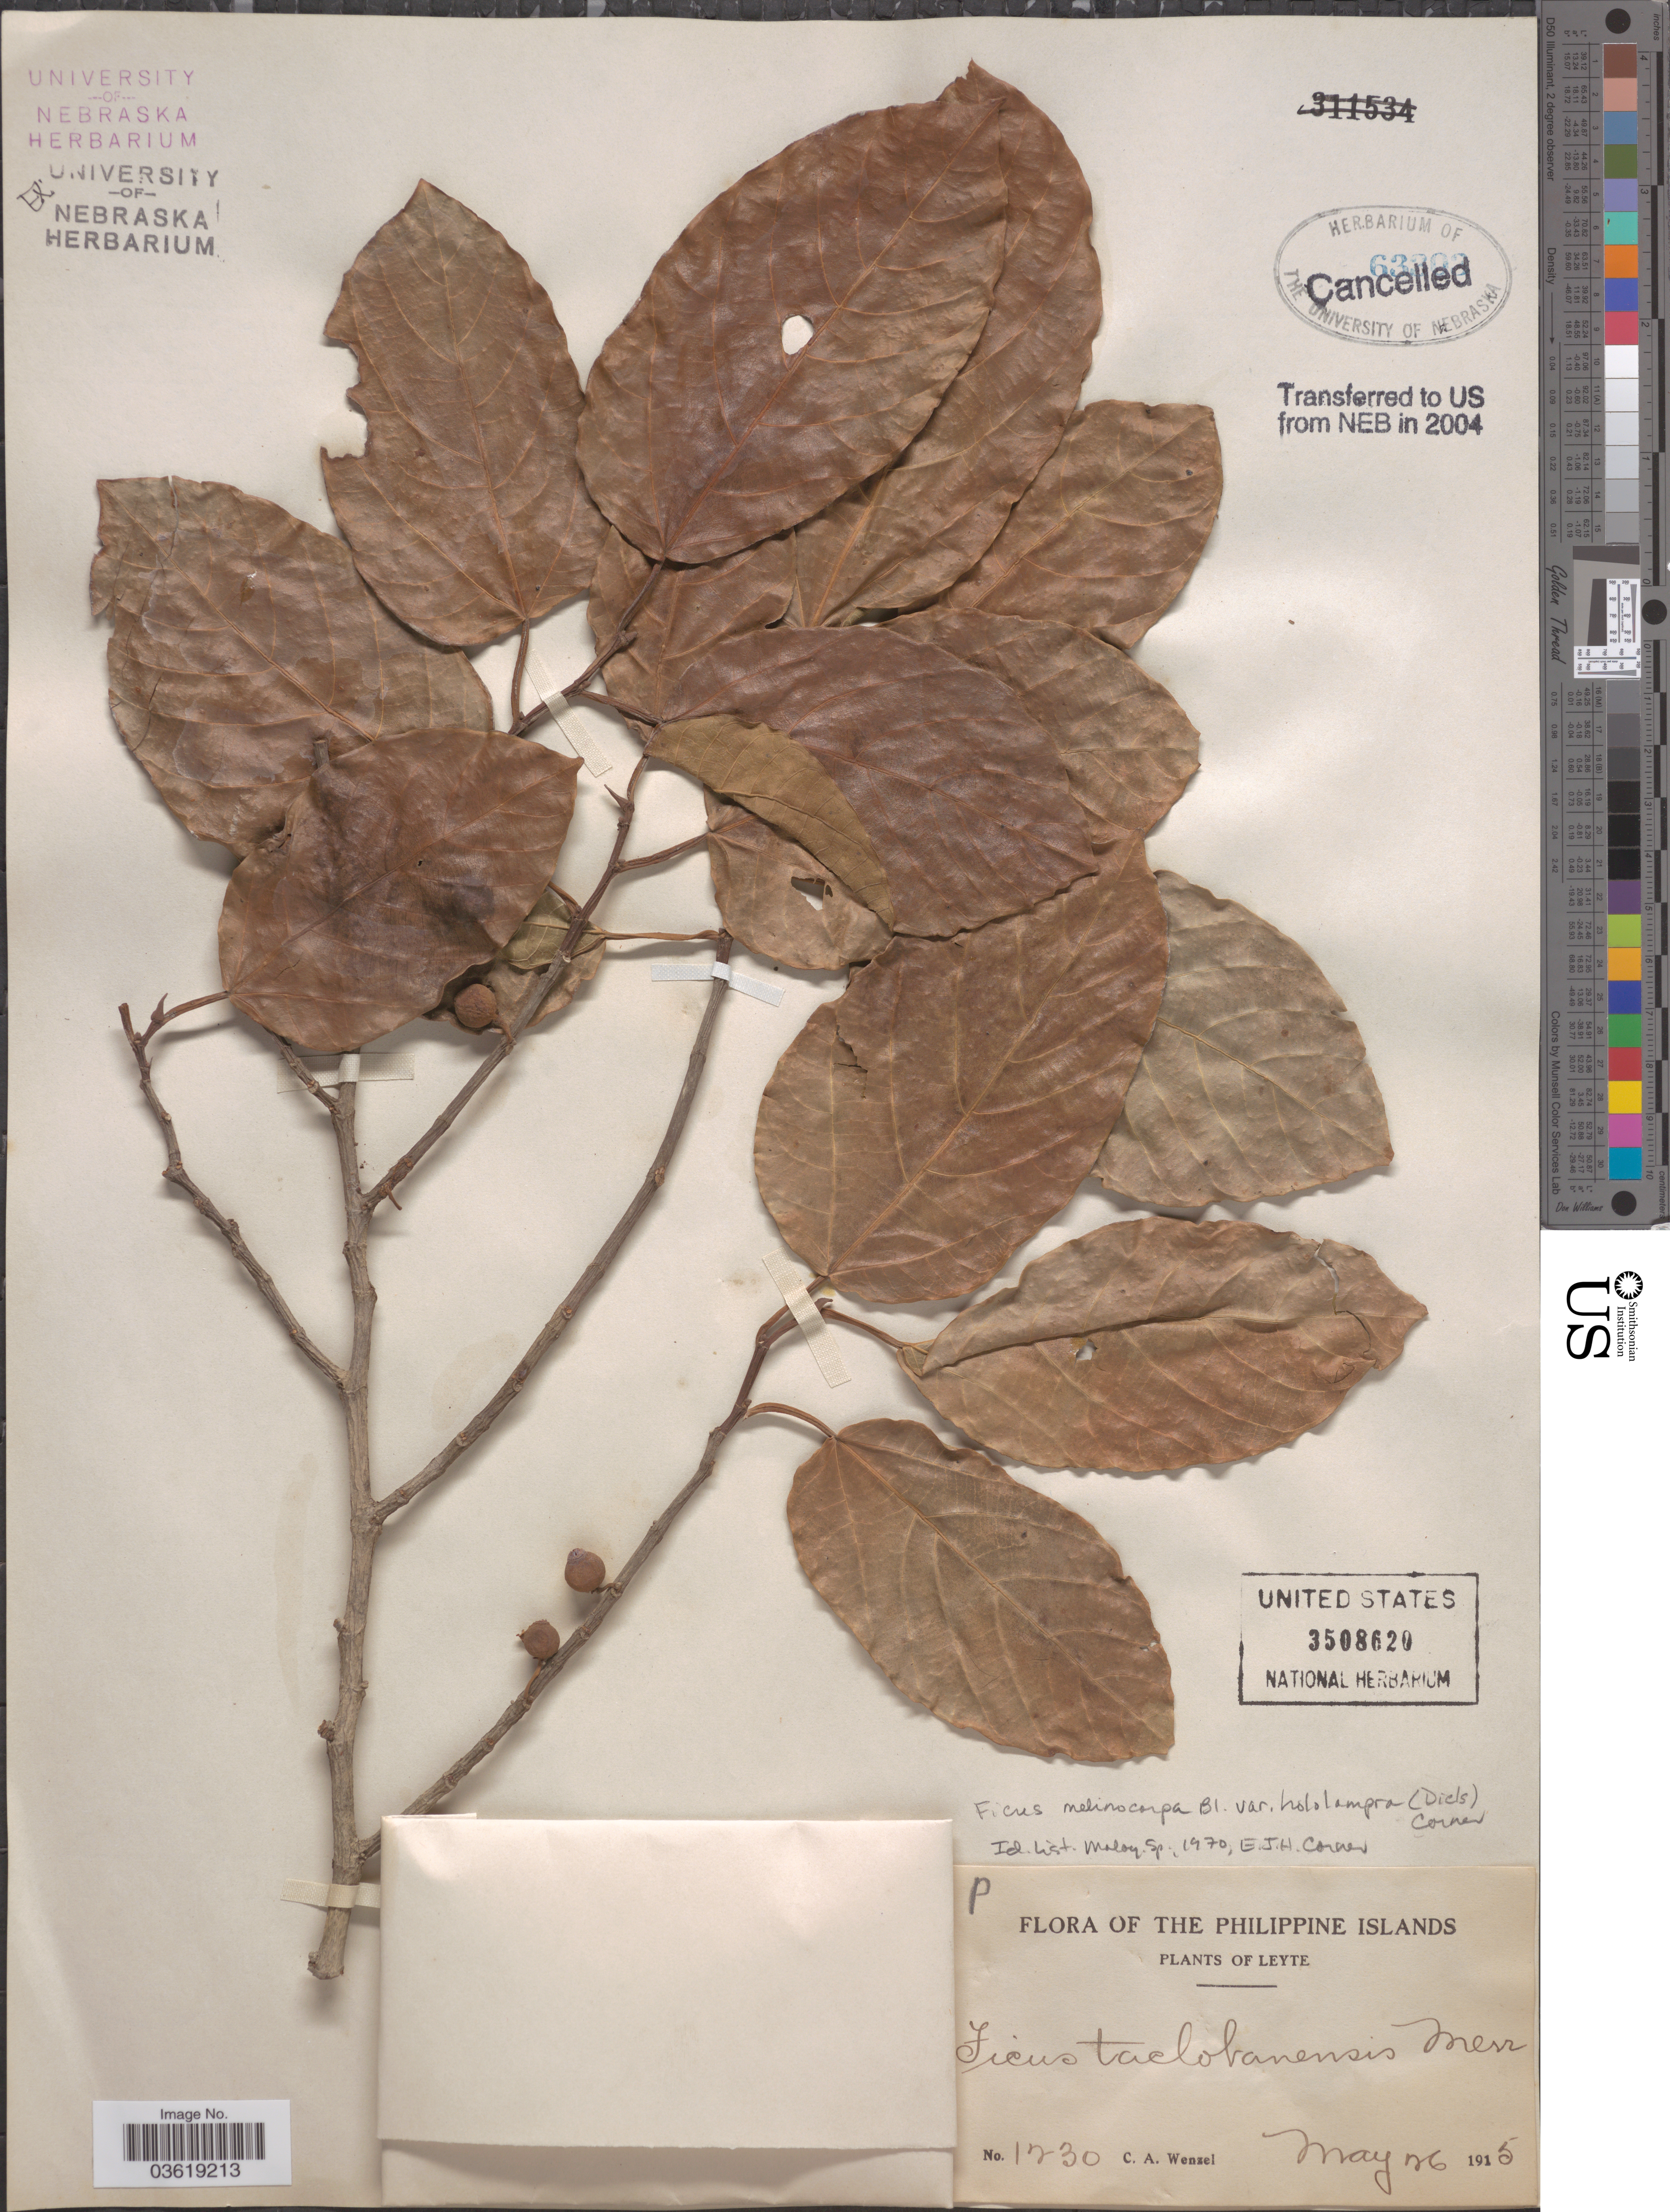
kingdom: Plantae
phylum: Tracheophyta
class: Magnoliopsida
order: Rosales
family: Moraceae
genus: Ficus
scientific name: Ficus melinocarpa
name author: Blume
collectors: C. Wenzel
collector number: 1230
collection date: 1915-05-26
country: Philippines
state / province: Eastern Visayas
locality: The Philippine Islands.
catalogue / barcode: US 3508620